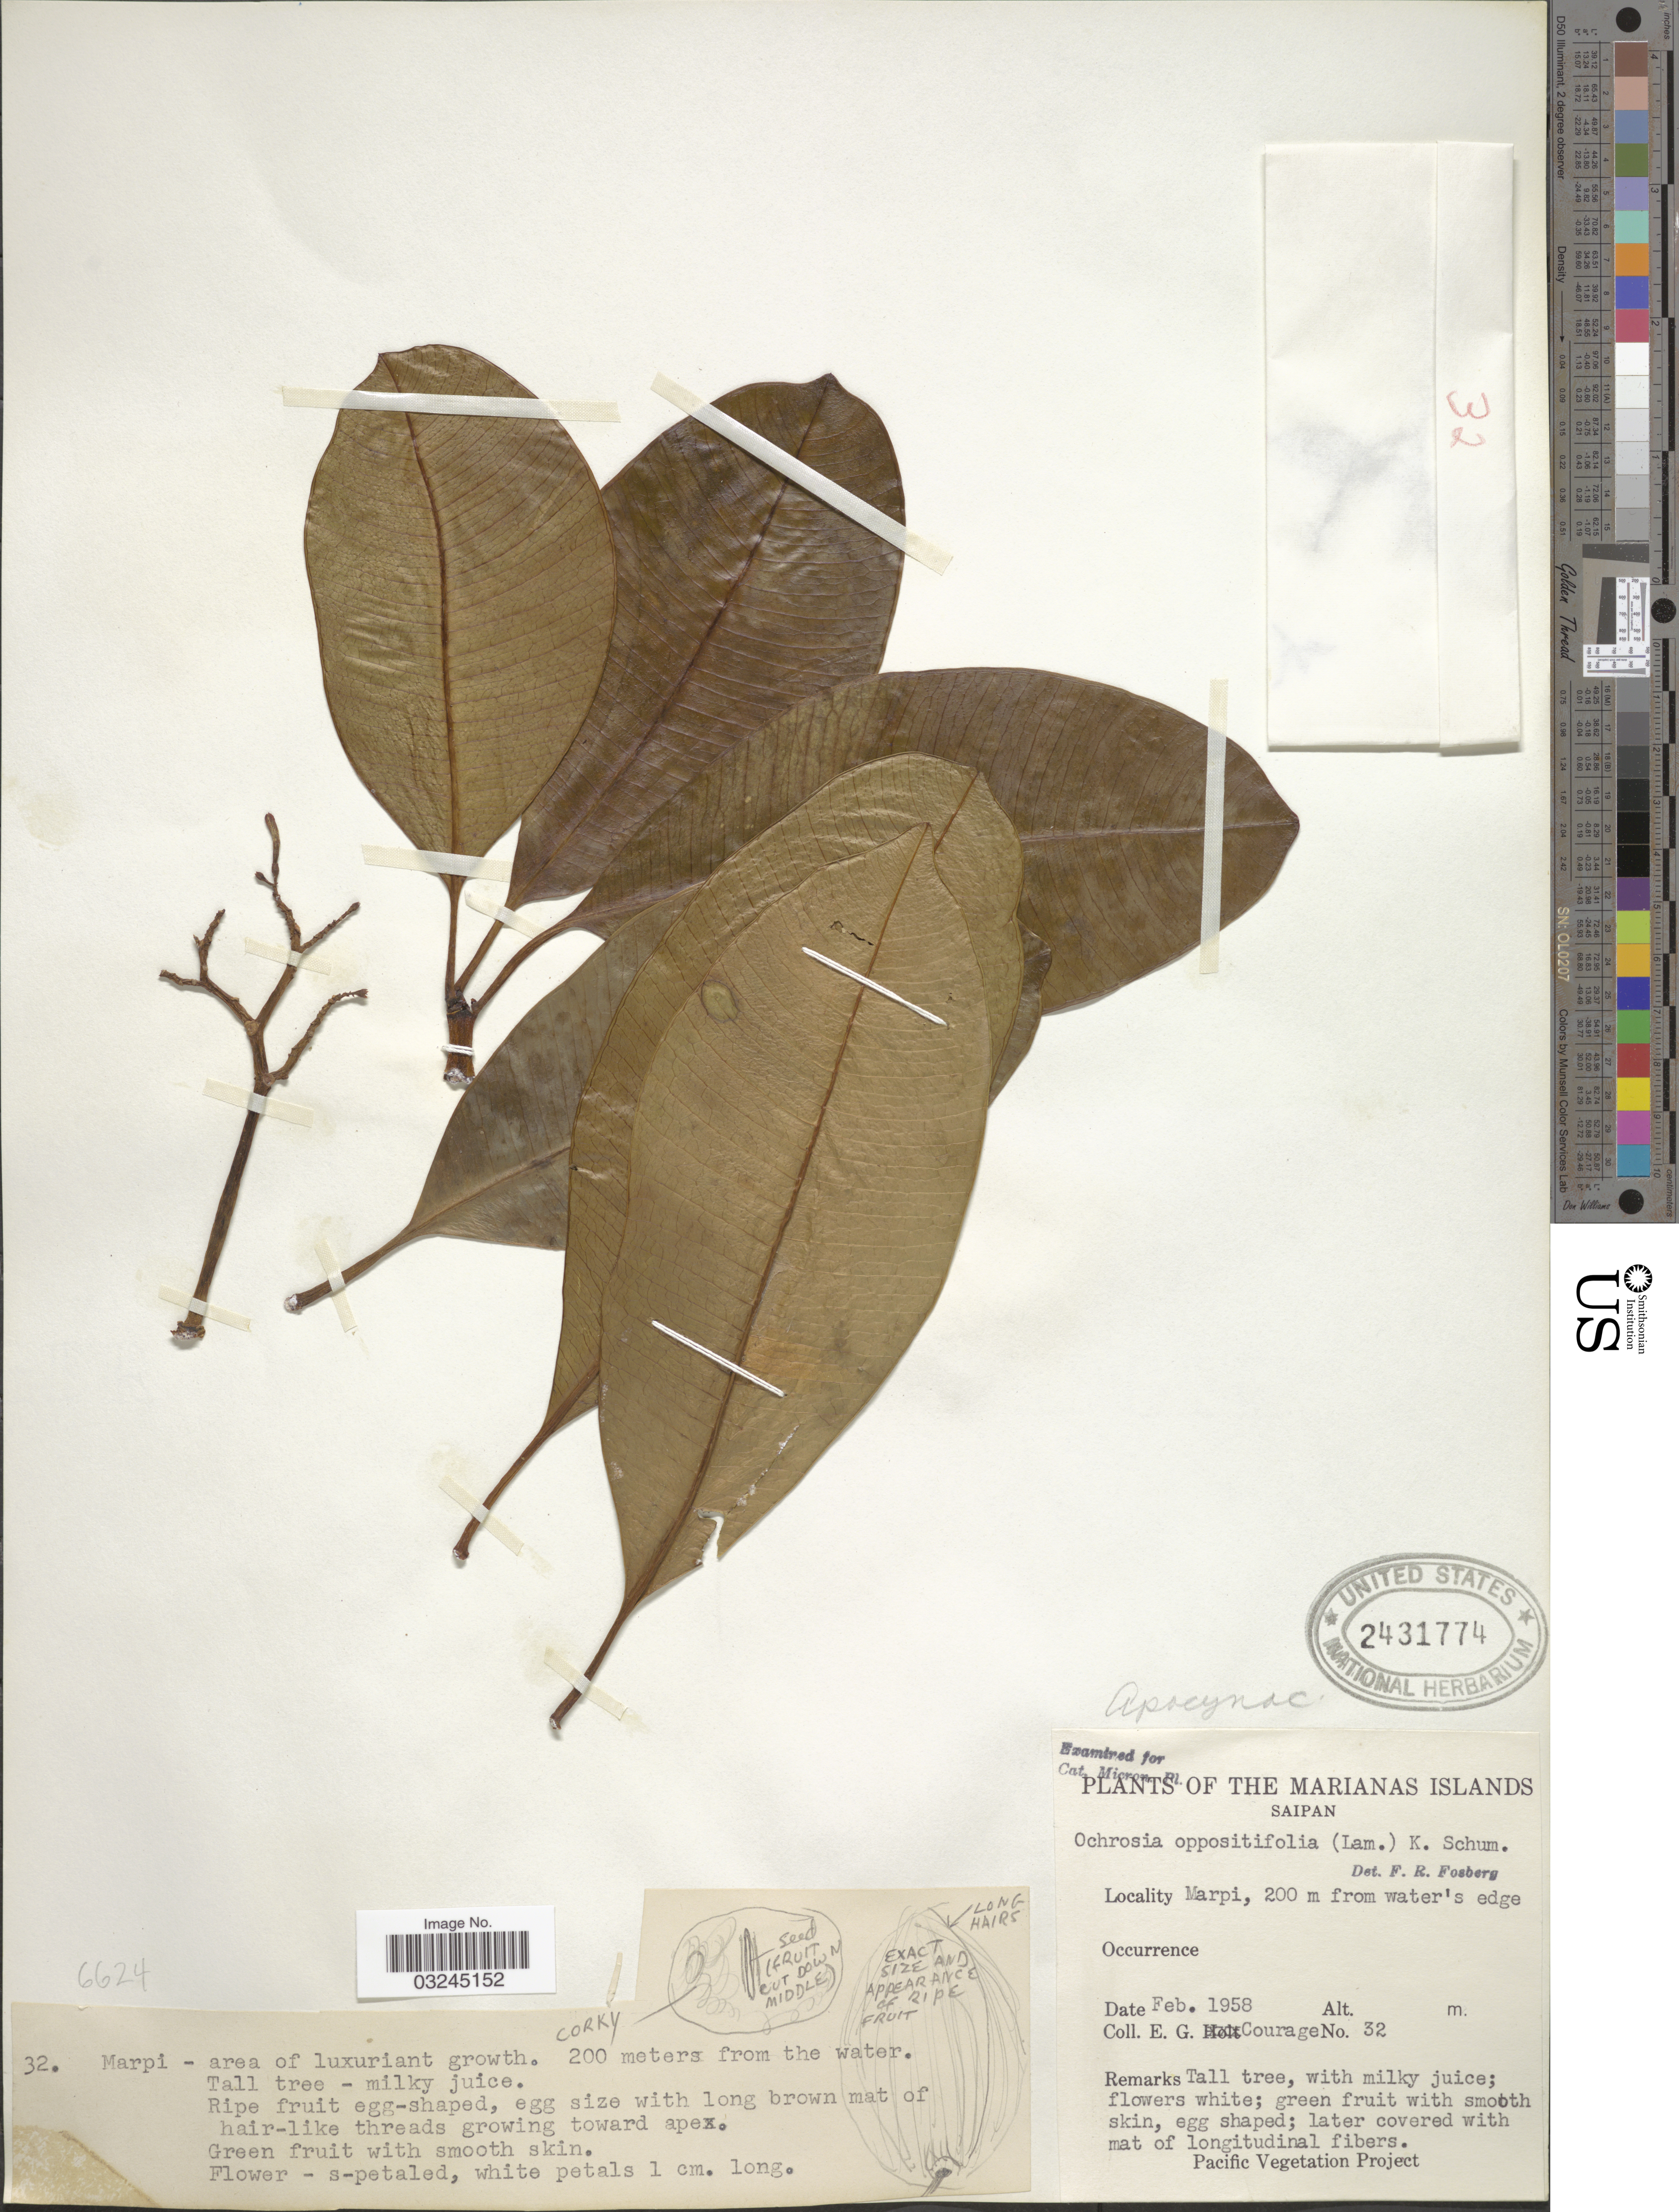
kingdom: Plantae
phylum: Tracheophyta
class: Magnoliopsida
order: Gentianales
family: Apocynaceae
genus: Ochrosia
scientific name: Ochrosia oppositifolia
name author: (Lam.) K. Schum.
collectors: E. Courage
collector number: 32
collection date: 1958-02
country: Northern Mariana Islands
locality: The Marianas Islands. Saipan. Marpi, 200 m from water's edge.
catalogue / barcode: US 2431774